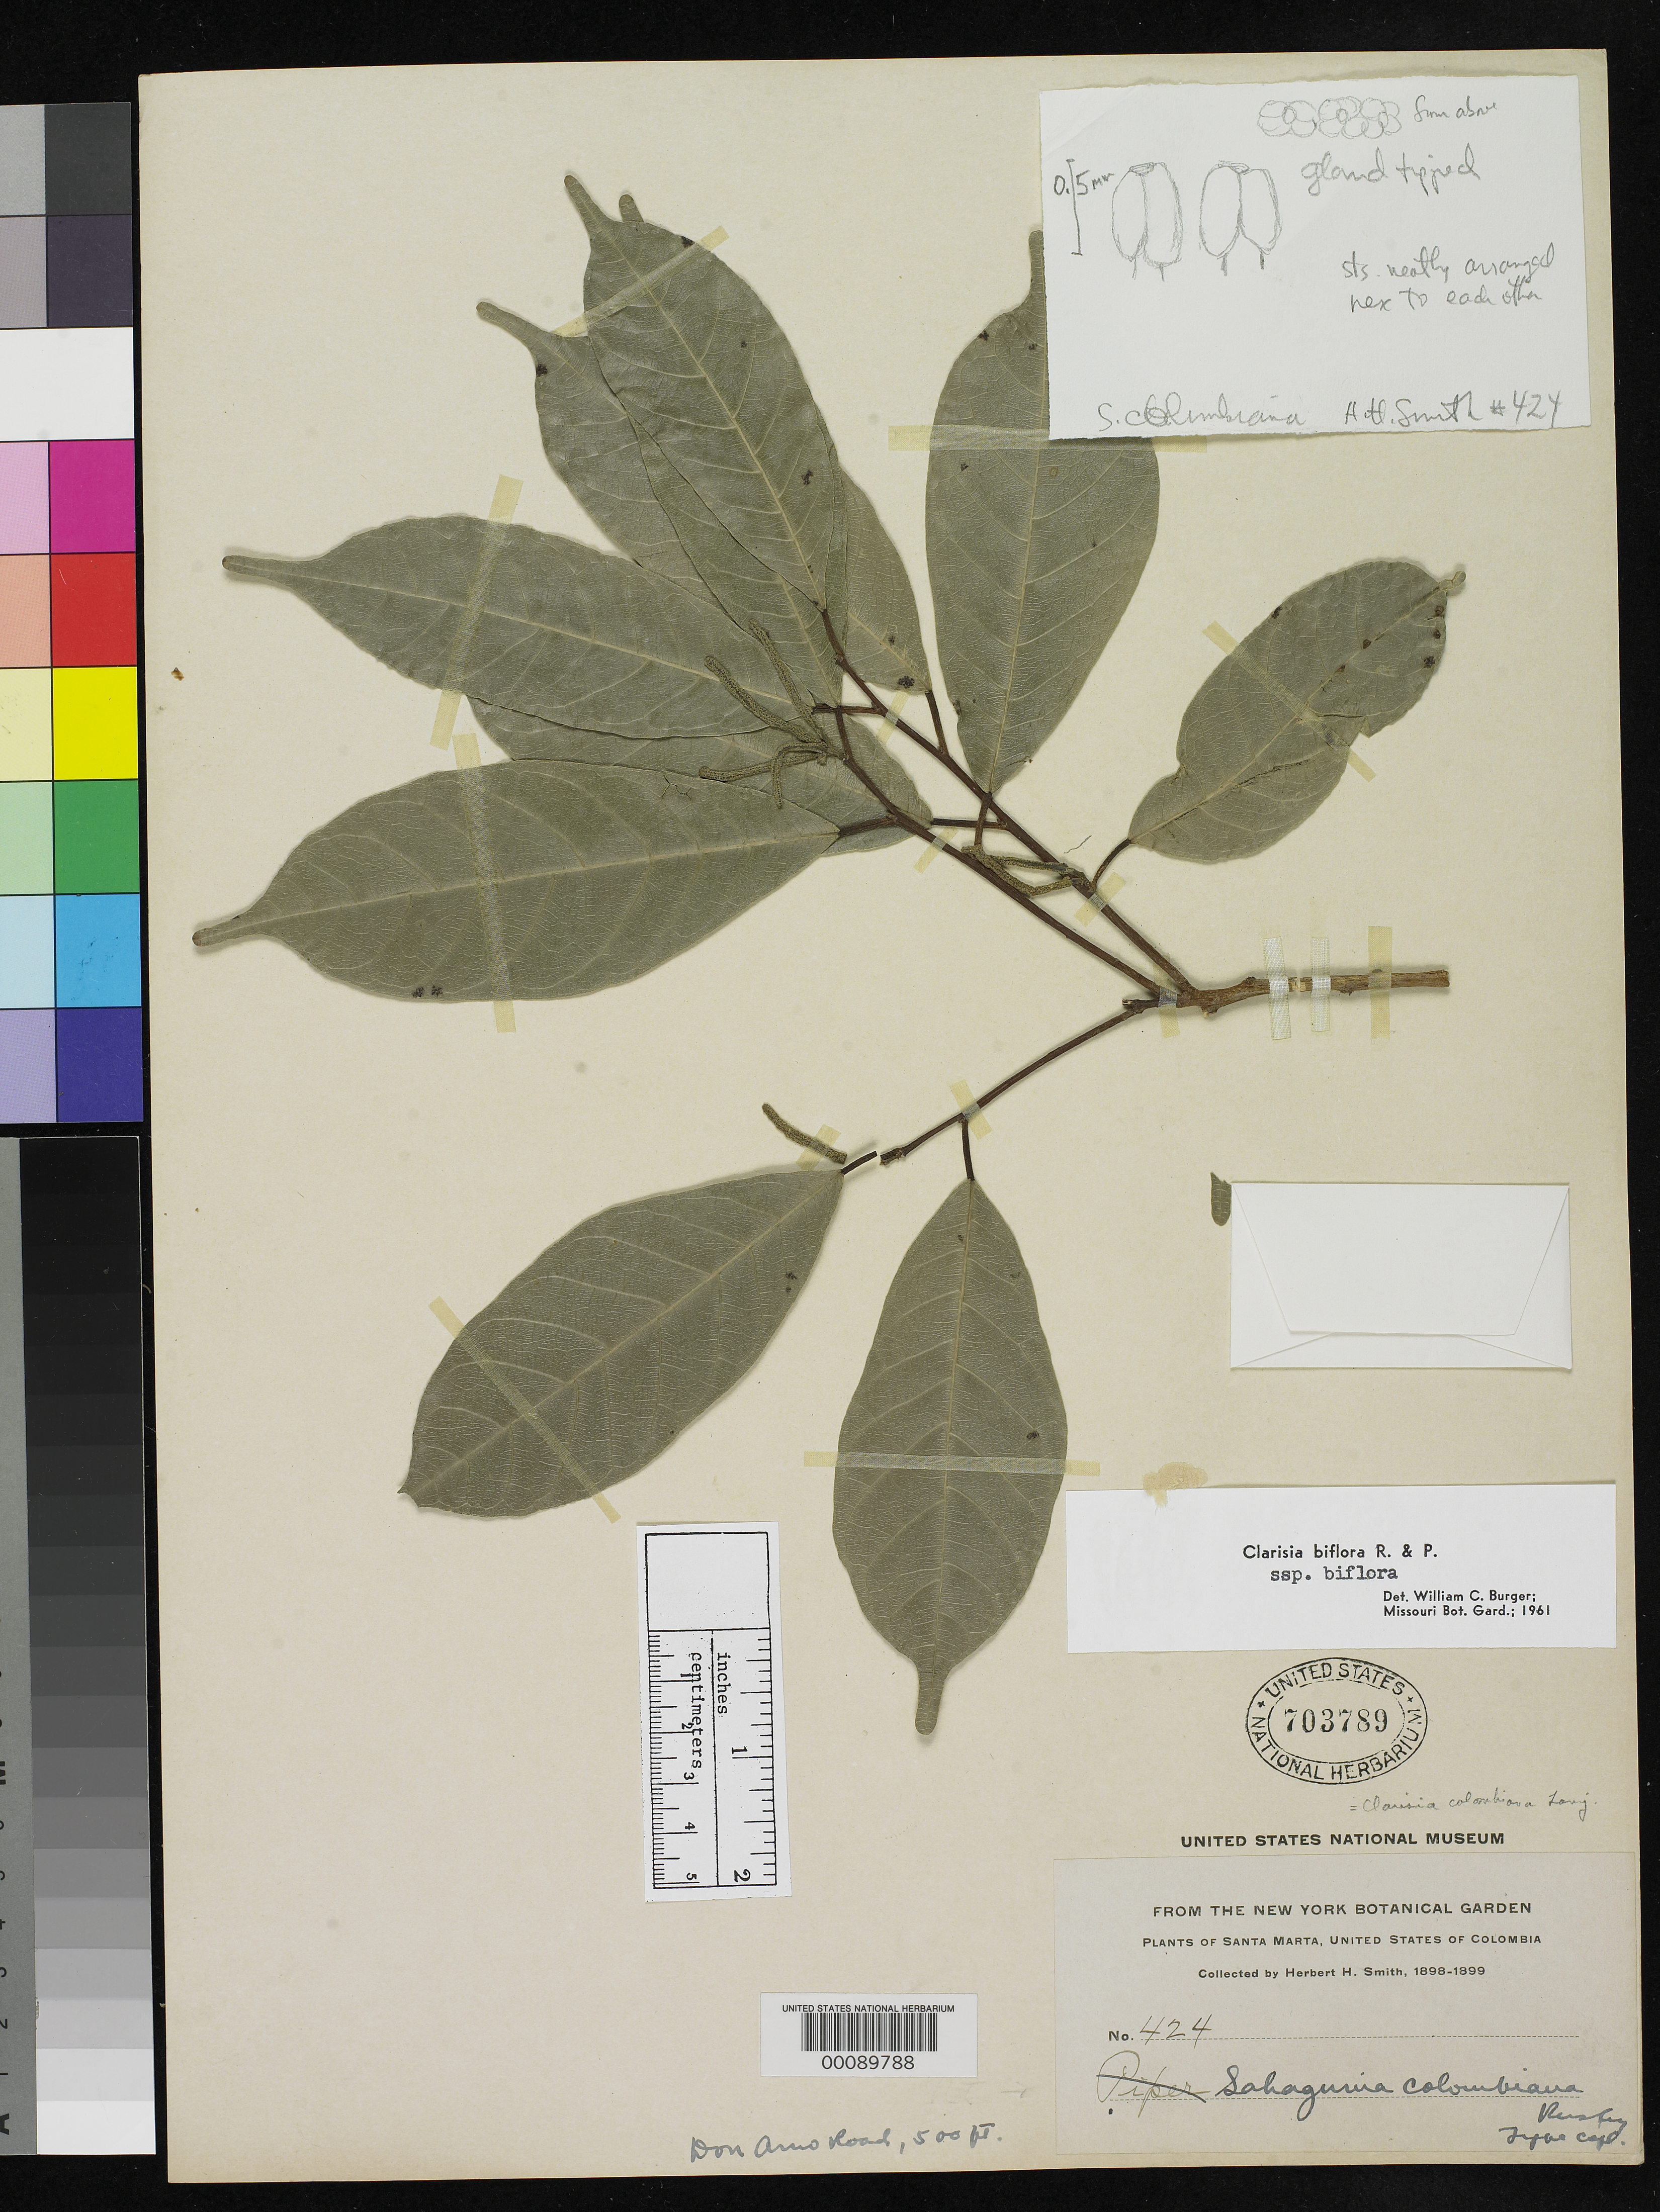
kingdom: Plantae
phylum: Tracheophyta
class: Magnoliopsida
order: Rosales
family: Moraceae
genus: Sahagunia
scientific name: Sahagunia colombiana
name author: Rusby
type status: Isotype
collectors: Herbert H. Smith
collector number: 424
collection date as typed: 1898 to -- --- 1899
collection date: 1898/1899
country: Colombia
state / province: Magdalena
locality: Santa Marta, Dona Ana Road.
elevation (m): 1524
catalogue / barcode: US 703789